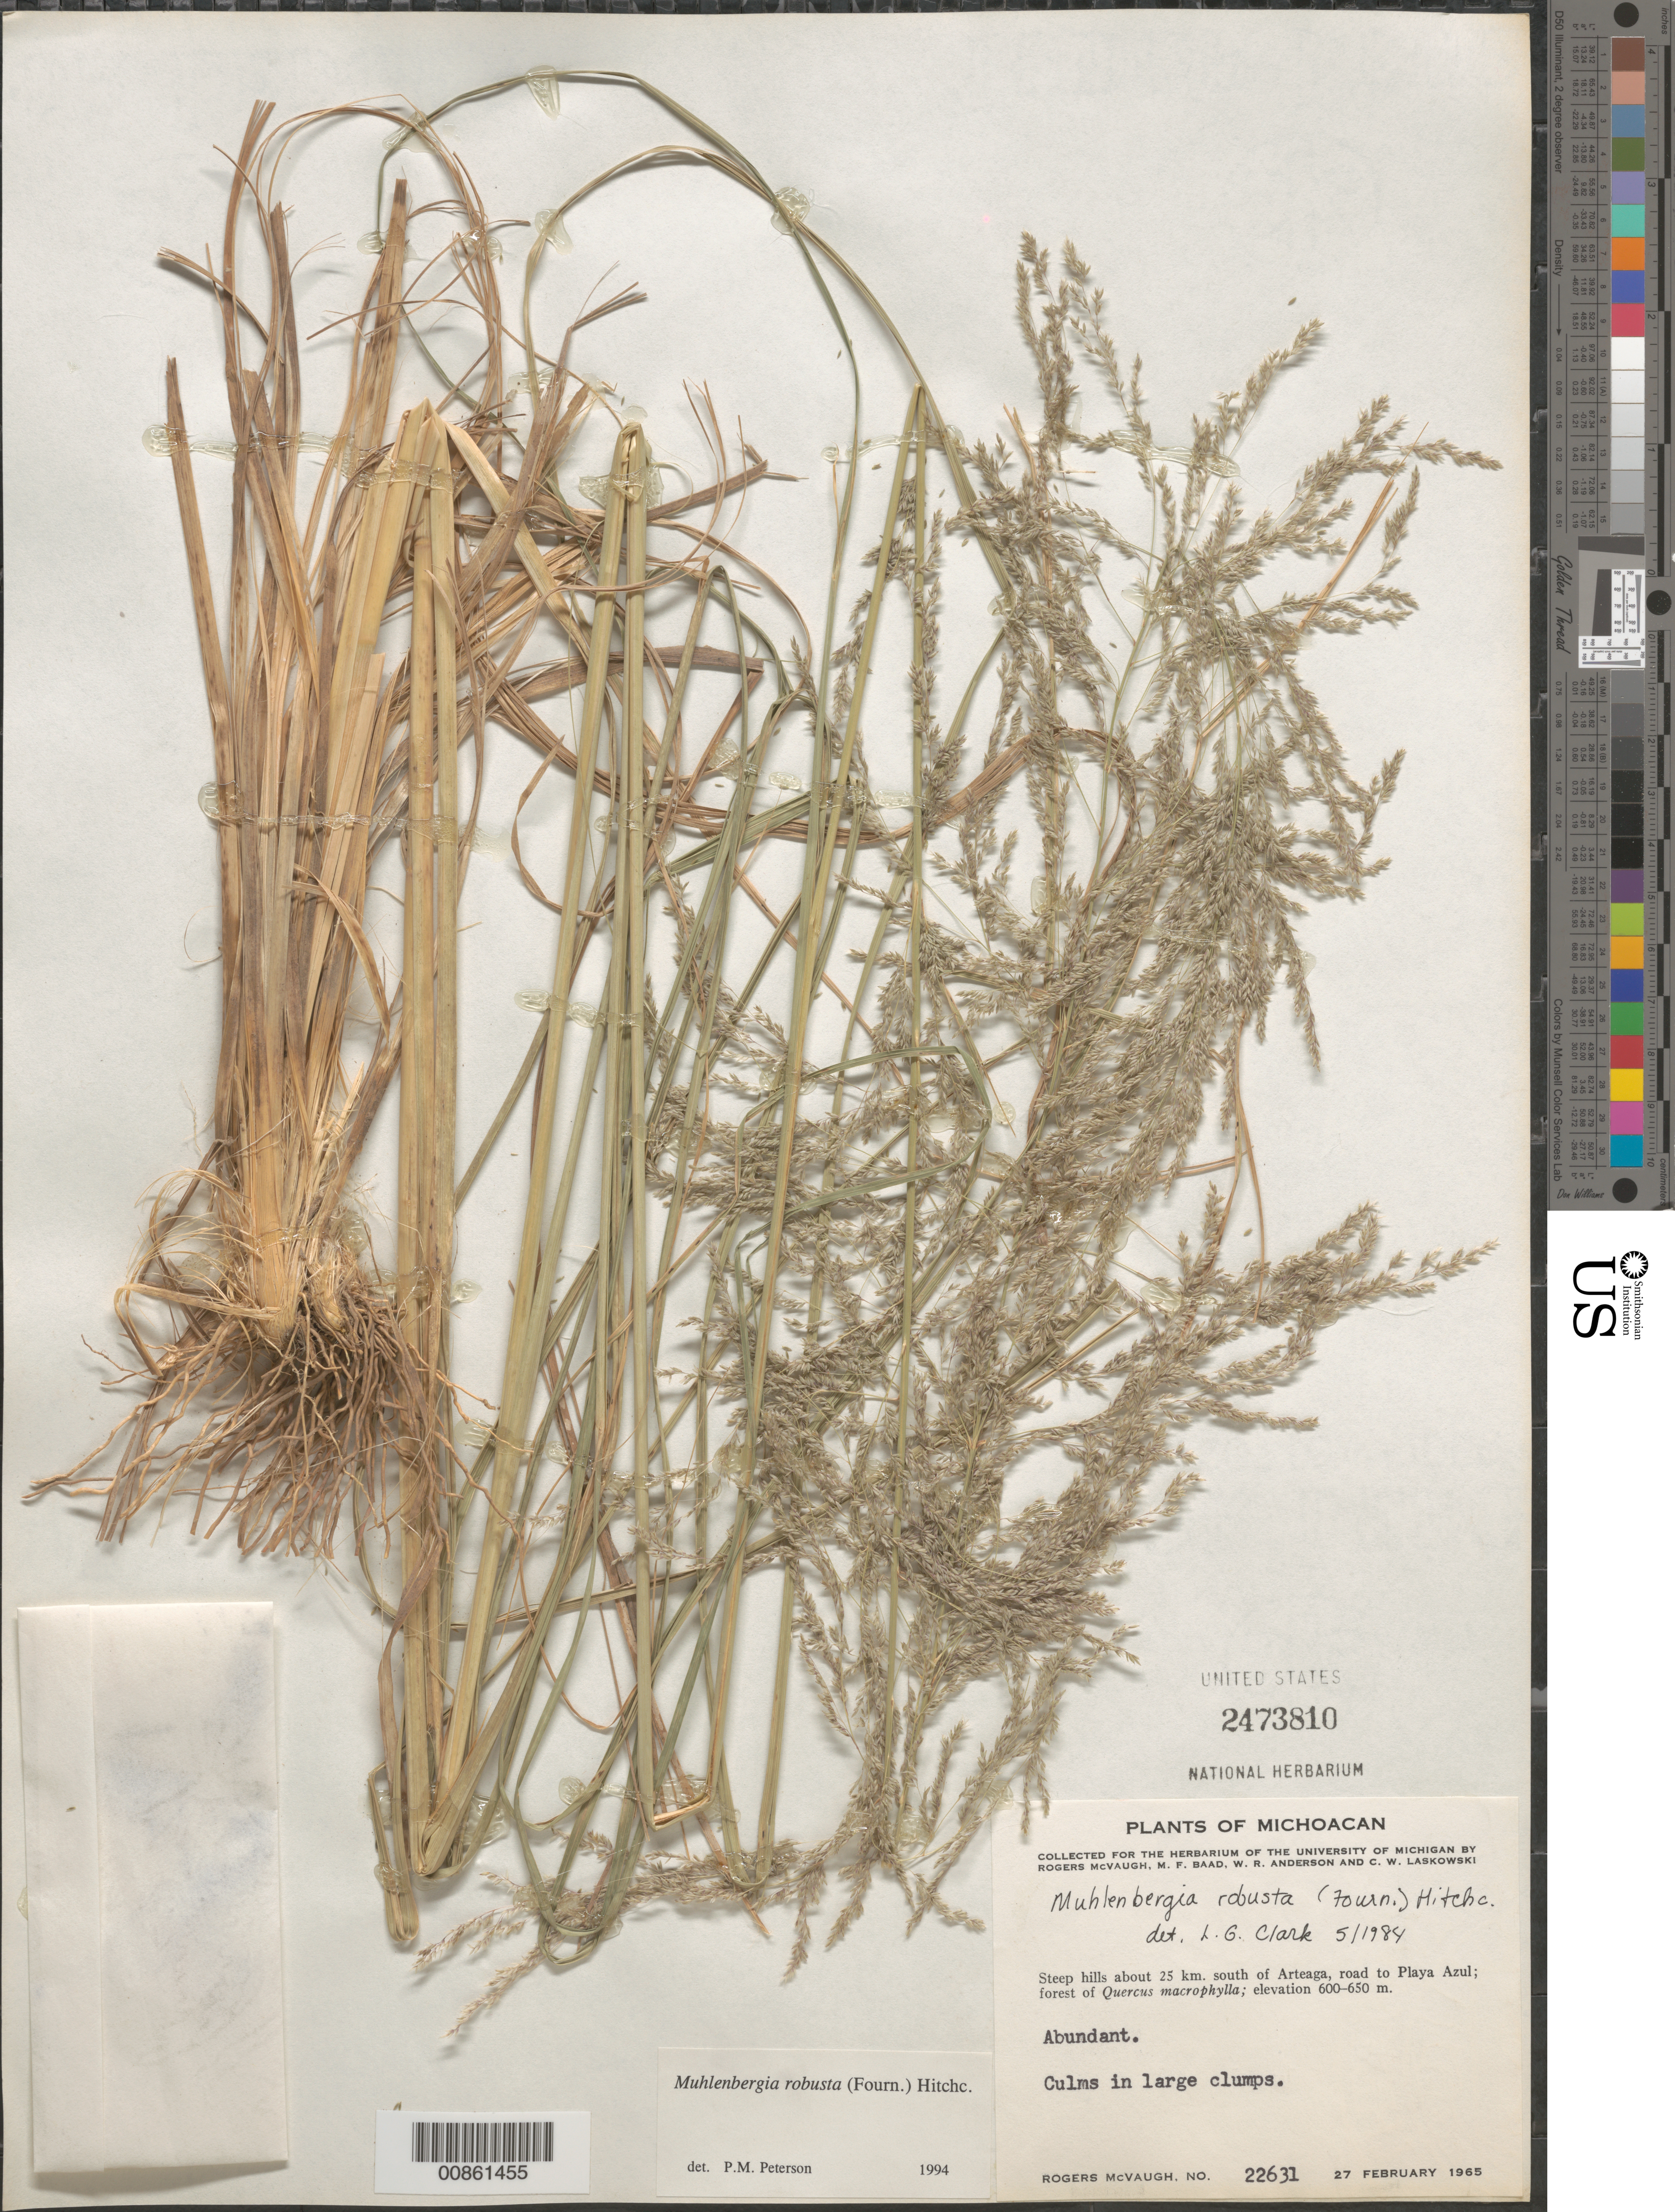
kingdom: Plantae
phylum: Tracheophyta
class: Liliopsida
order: Poales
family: Poaceae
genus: Muhlenbergia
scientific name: Muhlenbergia robusta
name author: (E. Fourn.) Hitchc.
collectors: R. McVaugh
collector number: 22631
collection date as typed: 27 Feb 1965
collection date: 1965-02-27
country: Mexico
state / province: Michoacán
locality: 25 km S of Arteaga road to Playa Azul, Mich.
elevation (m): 650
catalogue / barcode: US 22631